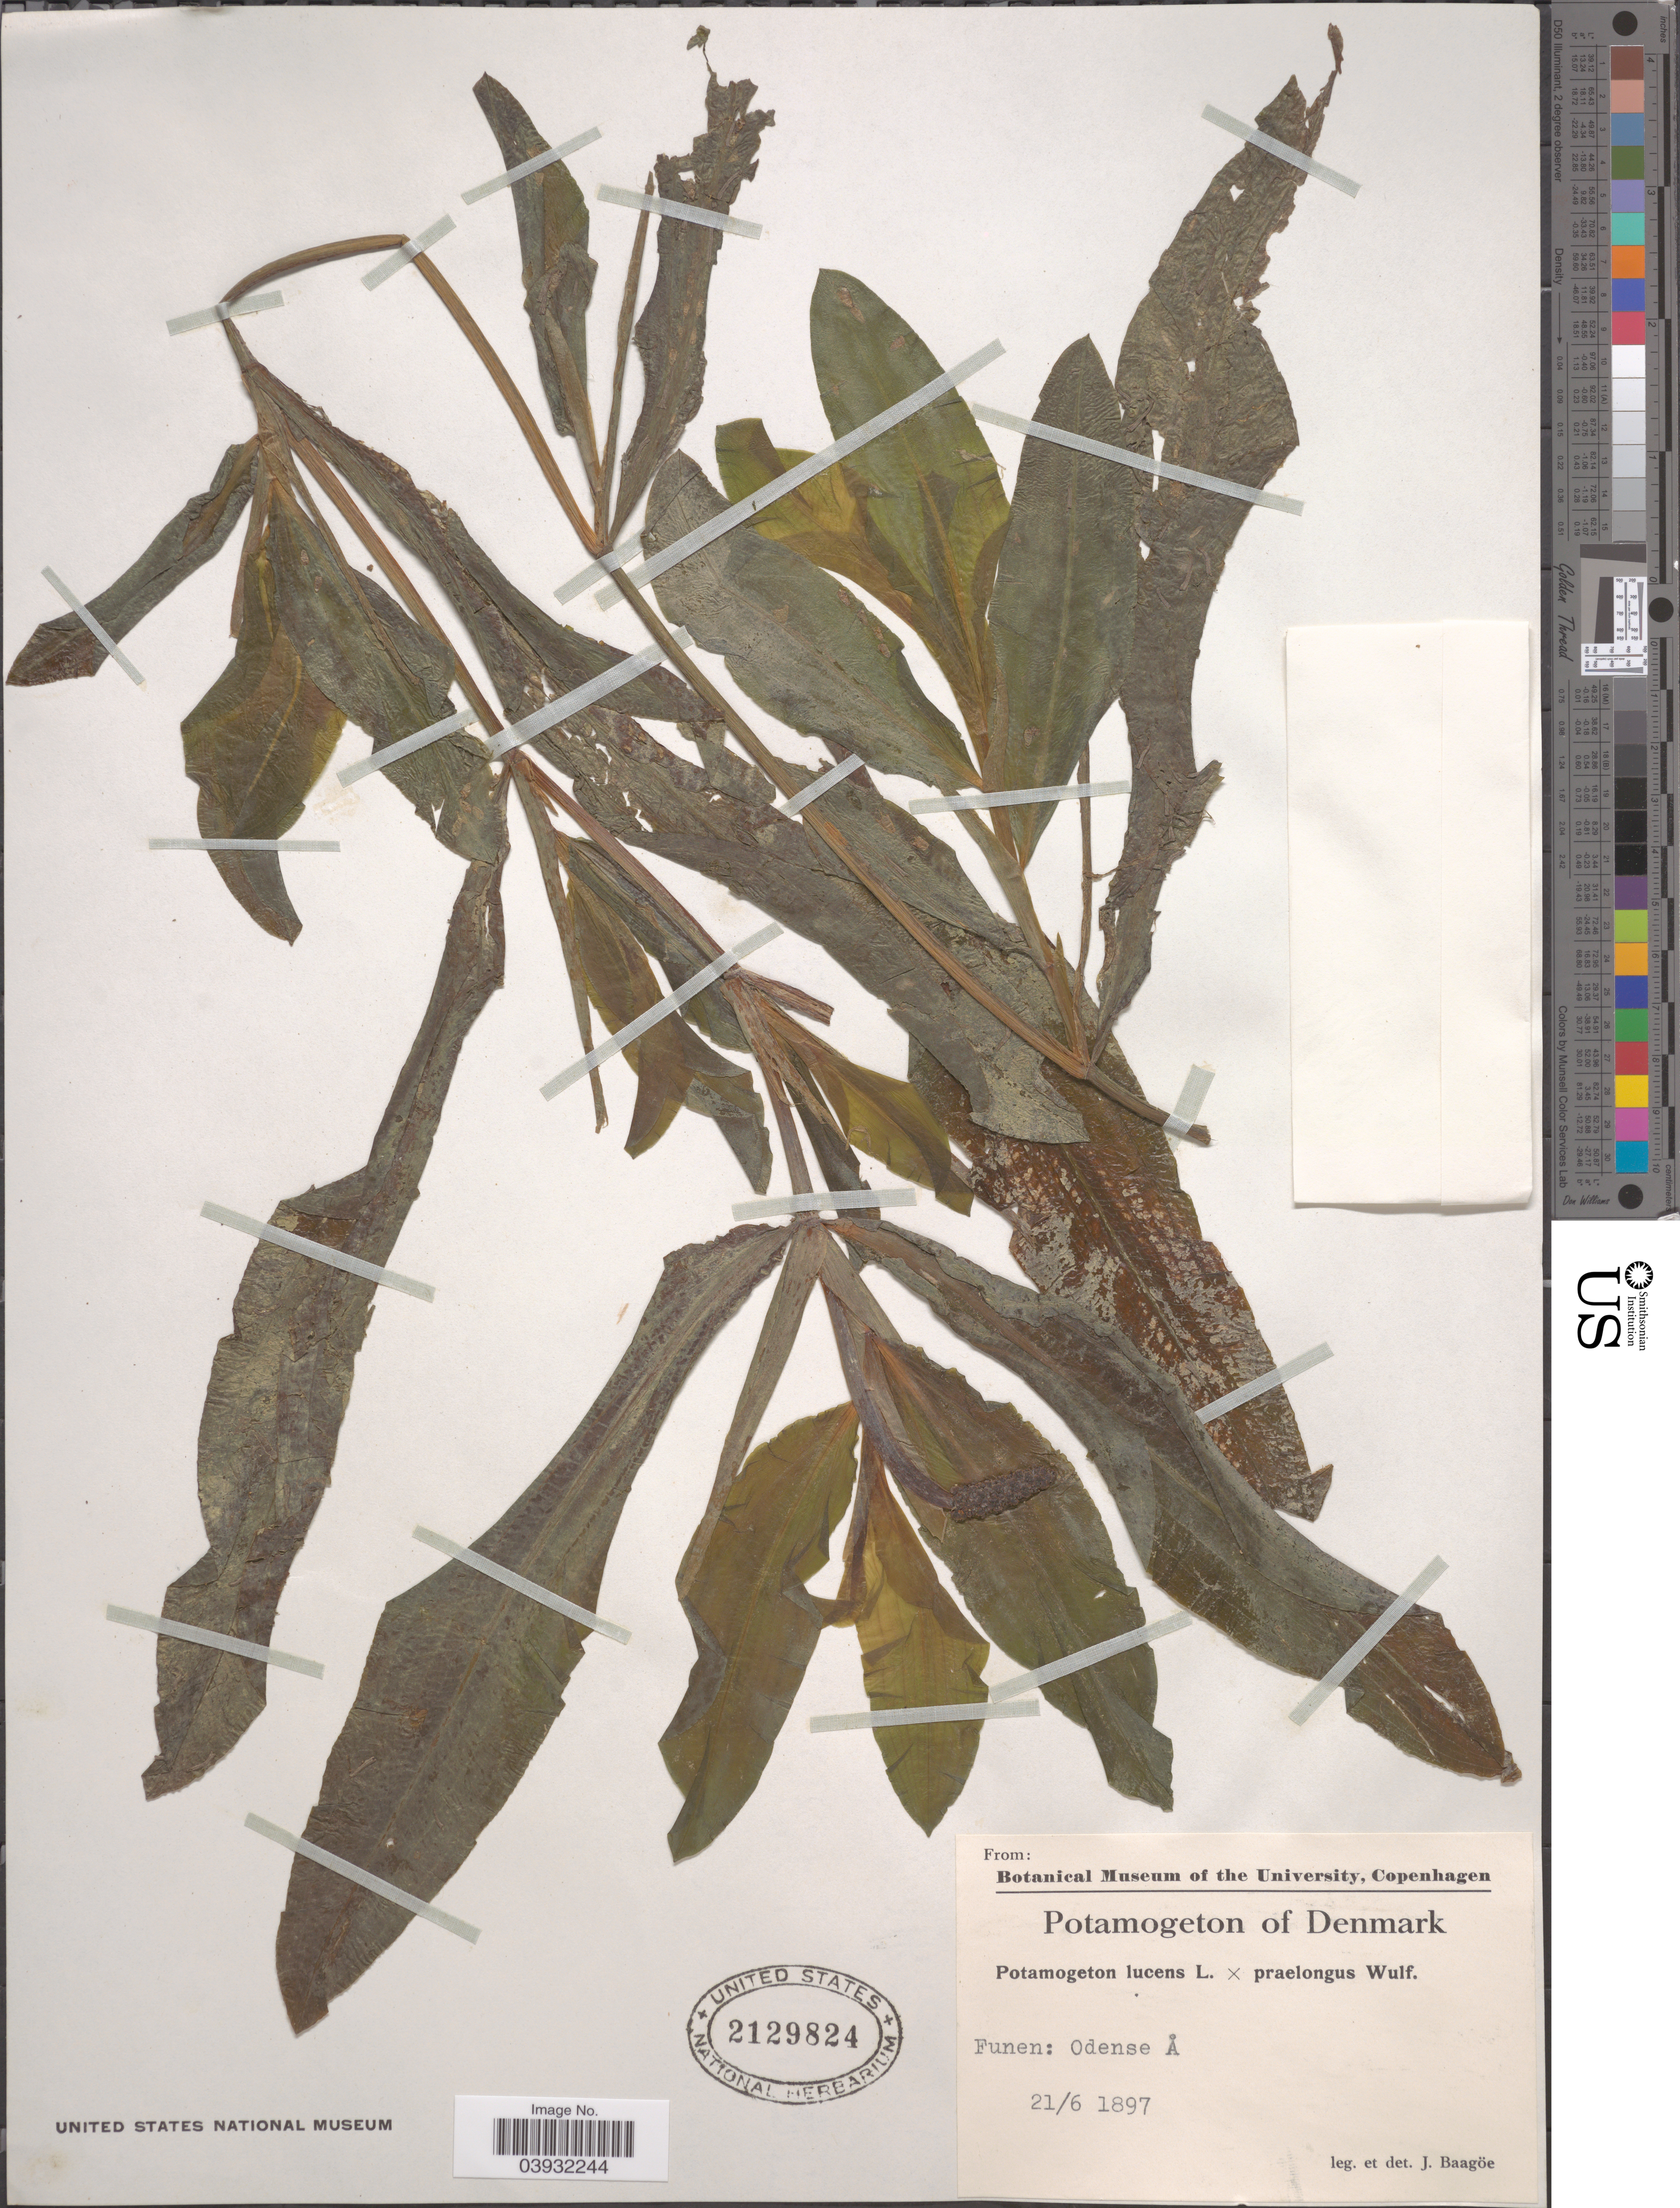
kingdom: Plantae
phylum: Tracheophyta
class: Liliopsida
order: Alismatales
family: Potamogetonaceae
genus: Potamogeton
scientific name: Potamogeton lucens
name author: L.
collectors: J. Baagoe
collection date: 1897-06-21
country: Denmark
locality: Funen: Odense Å.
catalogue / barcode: US 2129824